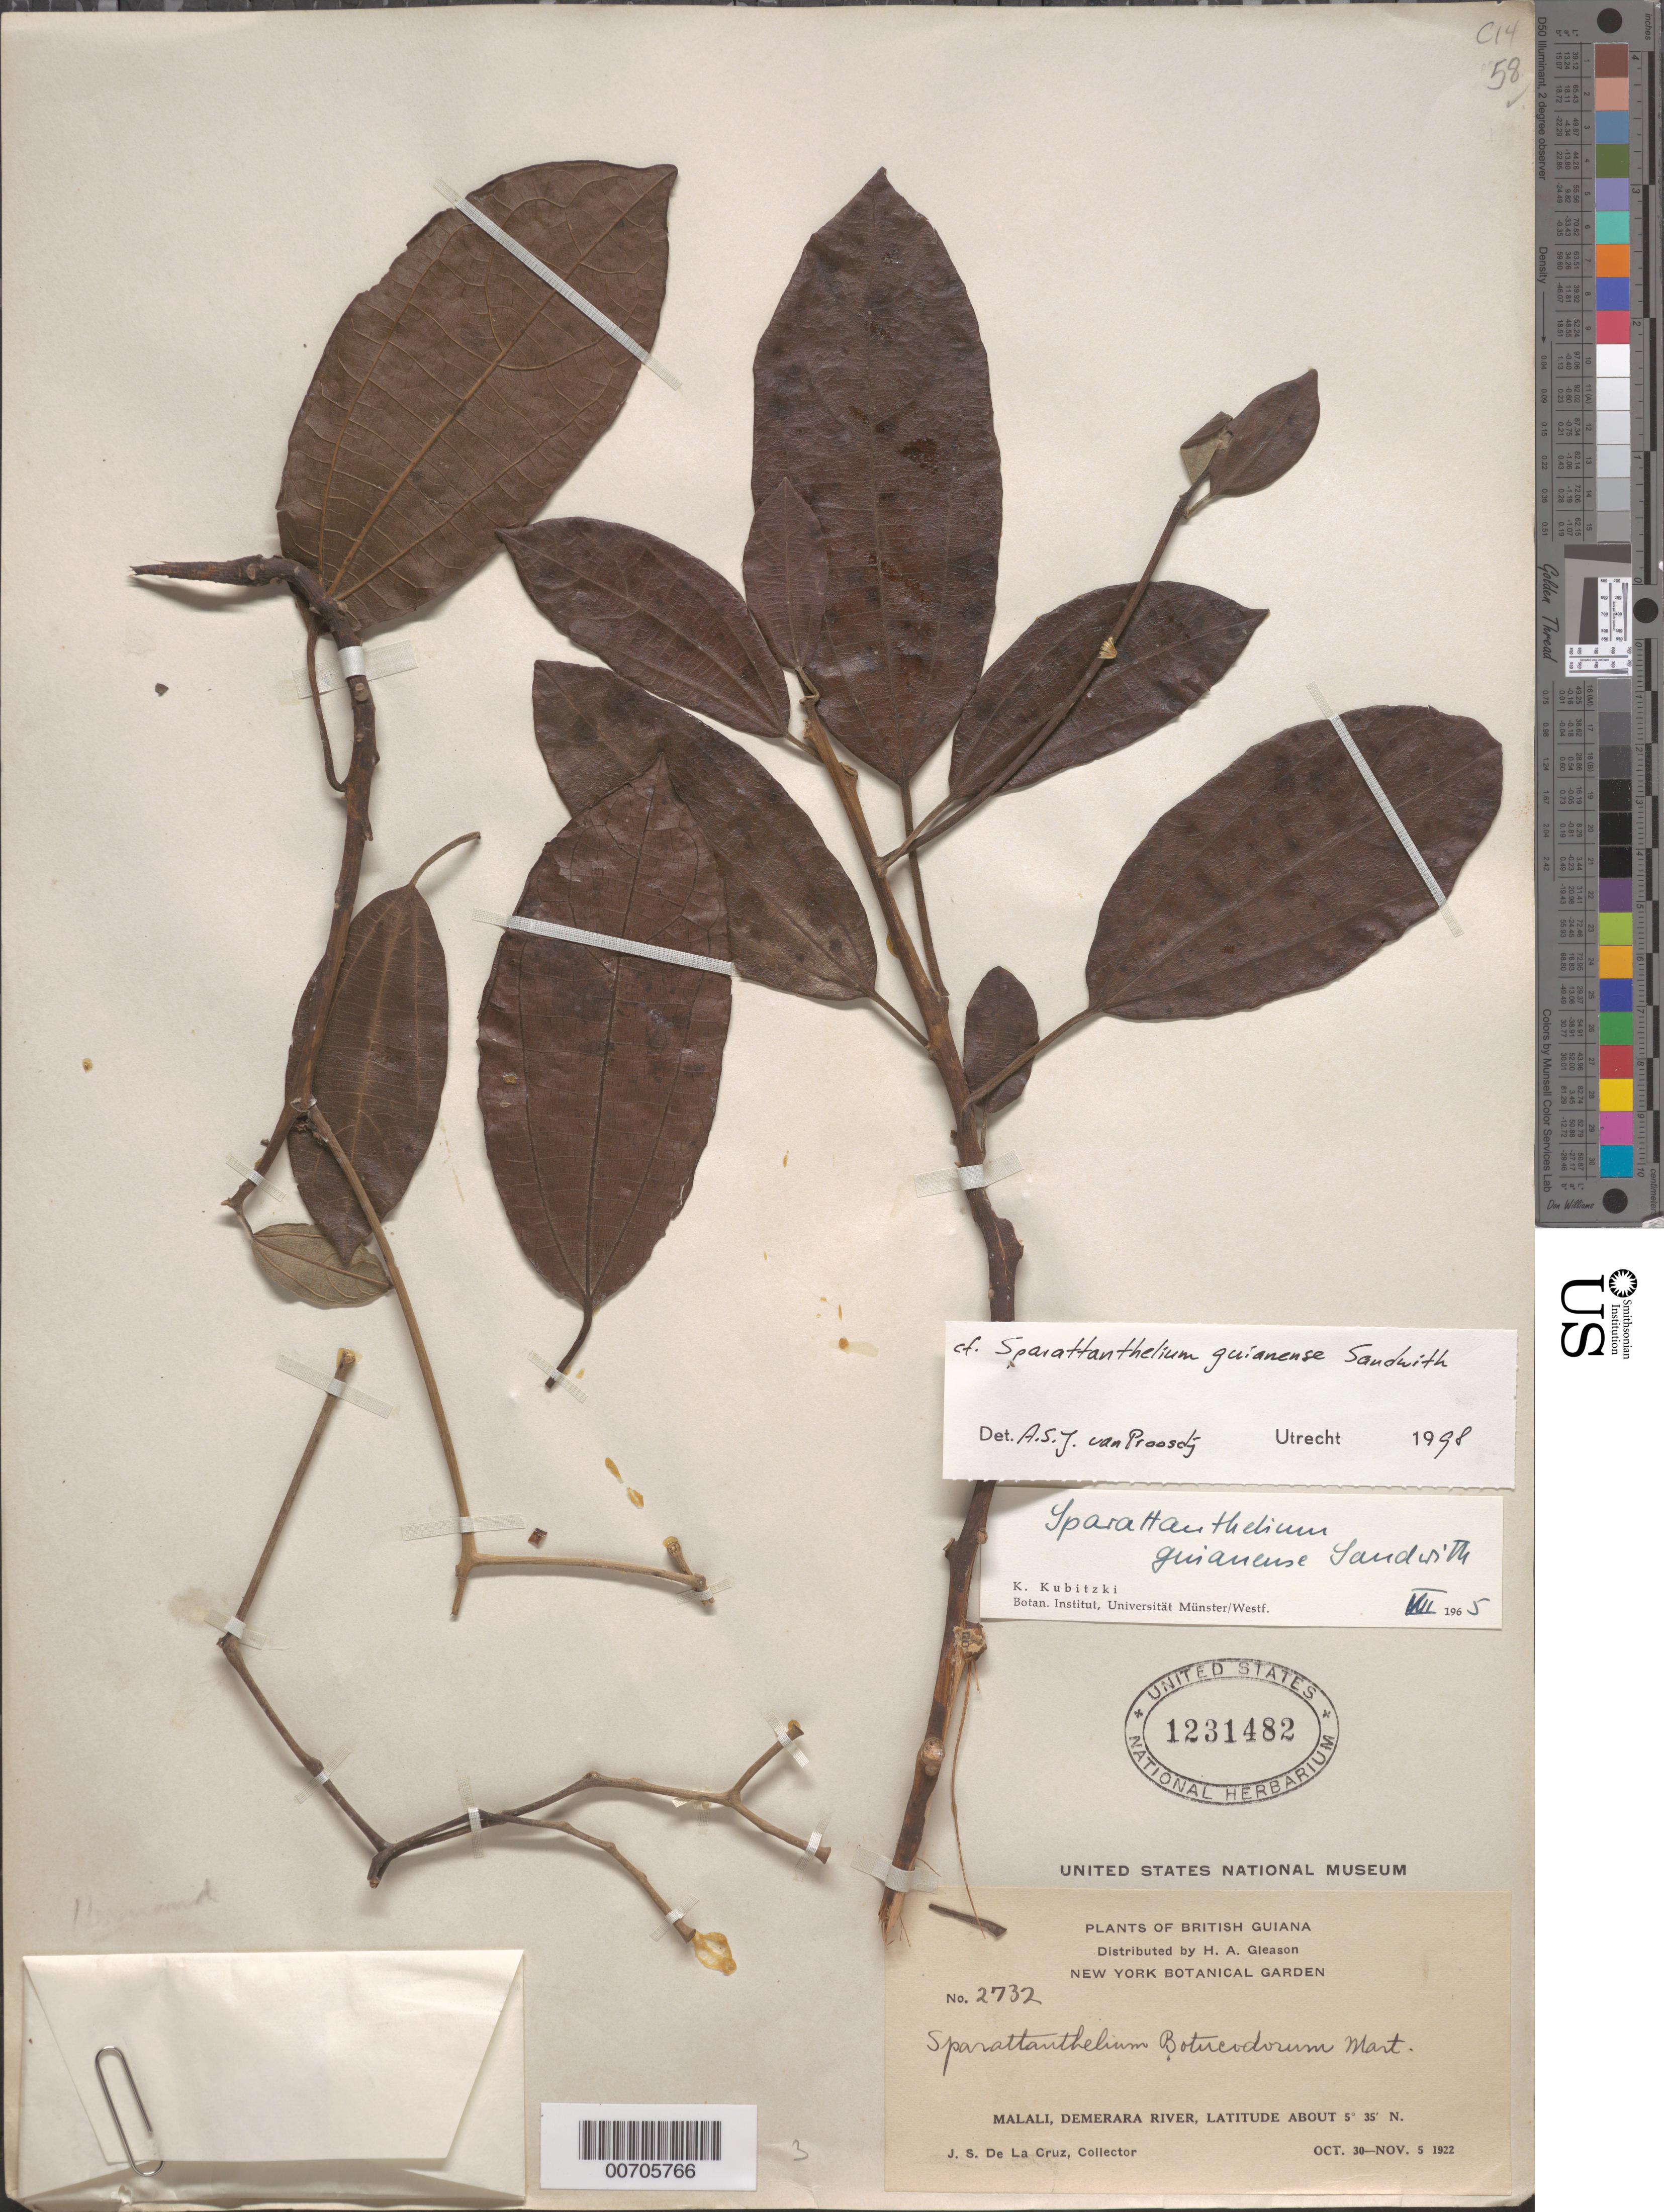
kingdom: Plantae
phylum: Tracheophyta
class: Magnoliopsida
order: Laurales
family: Hernandiaceae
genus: Sparattanthelium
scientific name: Sparattanthelium guianense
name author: Sandwith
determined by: Proosdij, A. S. J. van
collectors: J. S. de la Cruz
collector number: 2732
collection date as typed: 30-Oct-22 to 5-Nov-22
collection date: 1922-10-30/1922-11-05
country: Guyana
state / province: U. Demerara-Berbice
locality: Malali, Demerara R.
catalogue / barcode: US 1231482